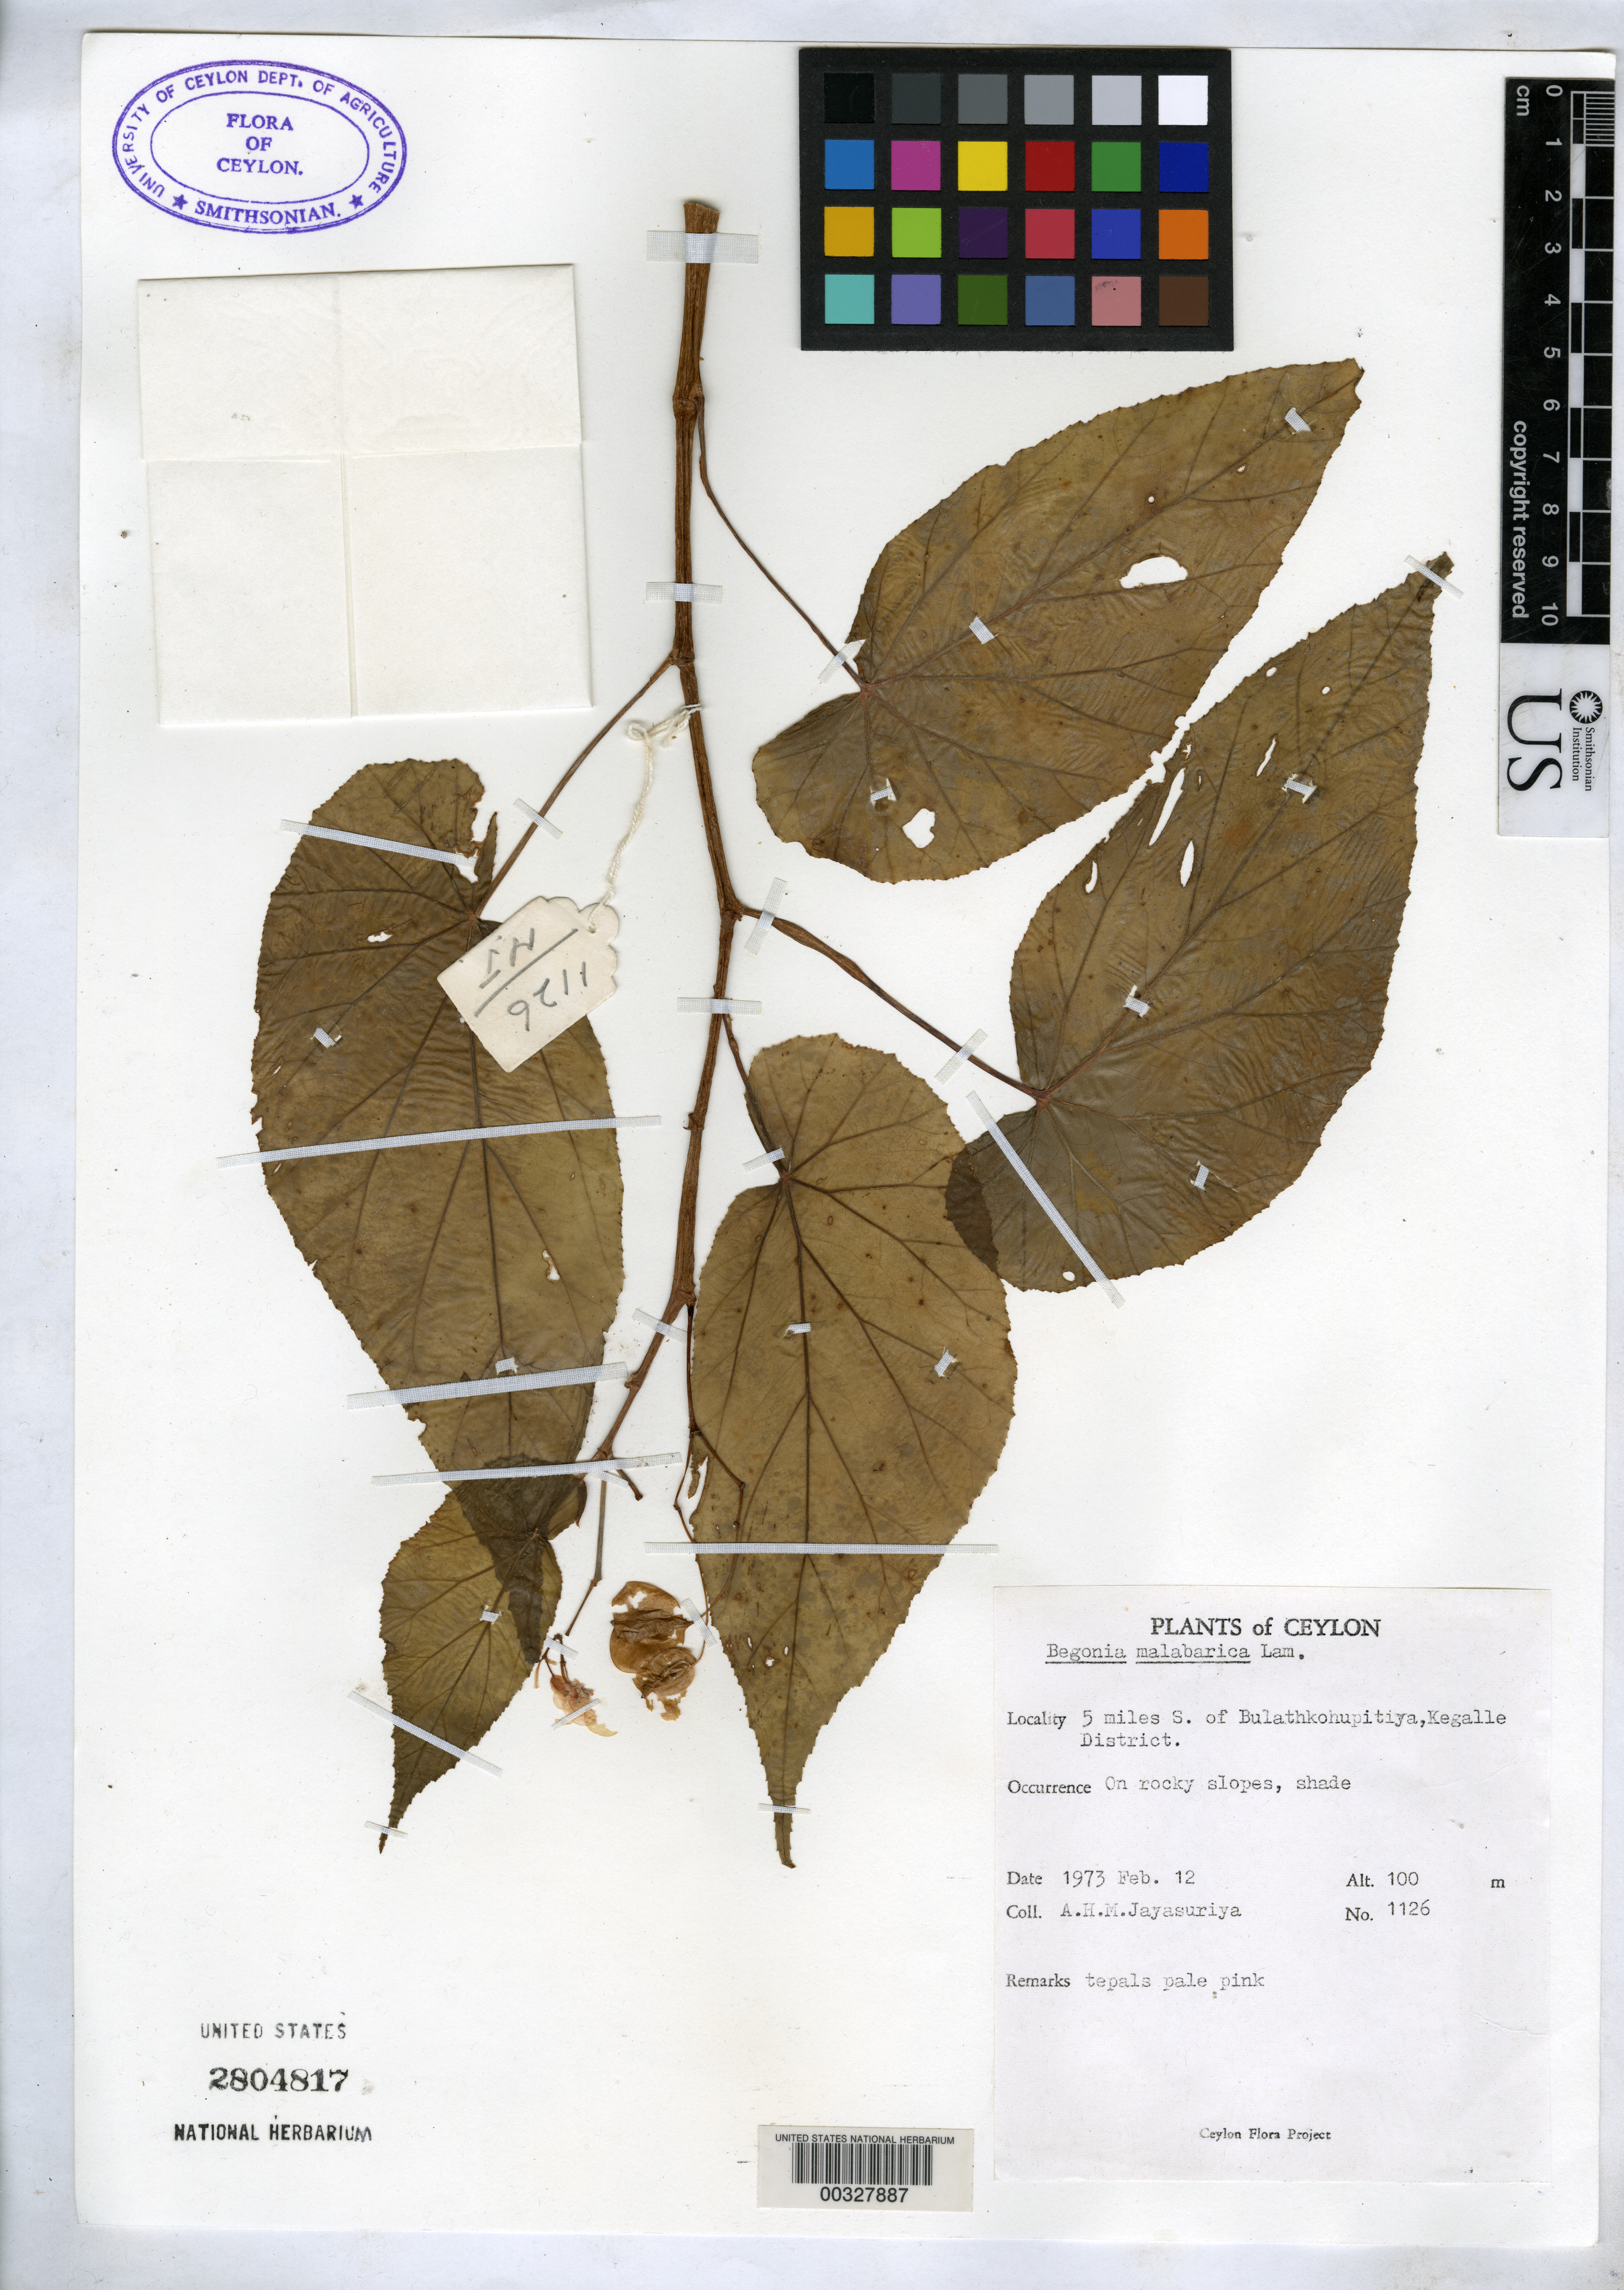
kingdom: Plantae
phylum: Tracheophyta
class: Magnoliopsida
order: Cucurbitales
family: Begoniaceae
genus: Begonia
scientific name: Begonia malabarica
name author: Lam.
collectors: A. H. Jayasuriya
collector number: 1126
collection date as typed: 12 Feb 1973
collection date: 1973-02-12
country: Sri Lanka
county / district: Kegalle Dist.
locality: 5 mi s bulathkohupitiya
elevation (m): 100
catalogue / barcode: US 2804817